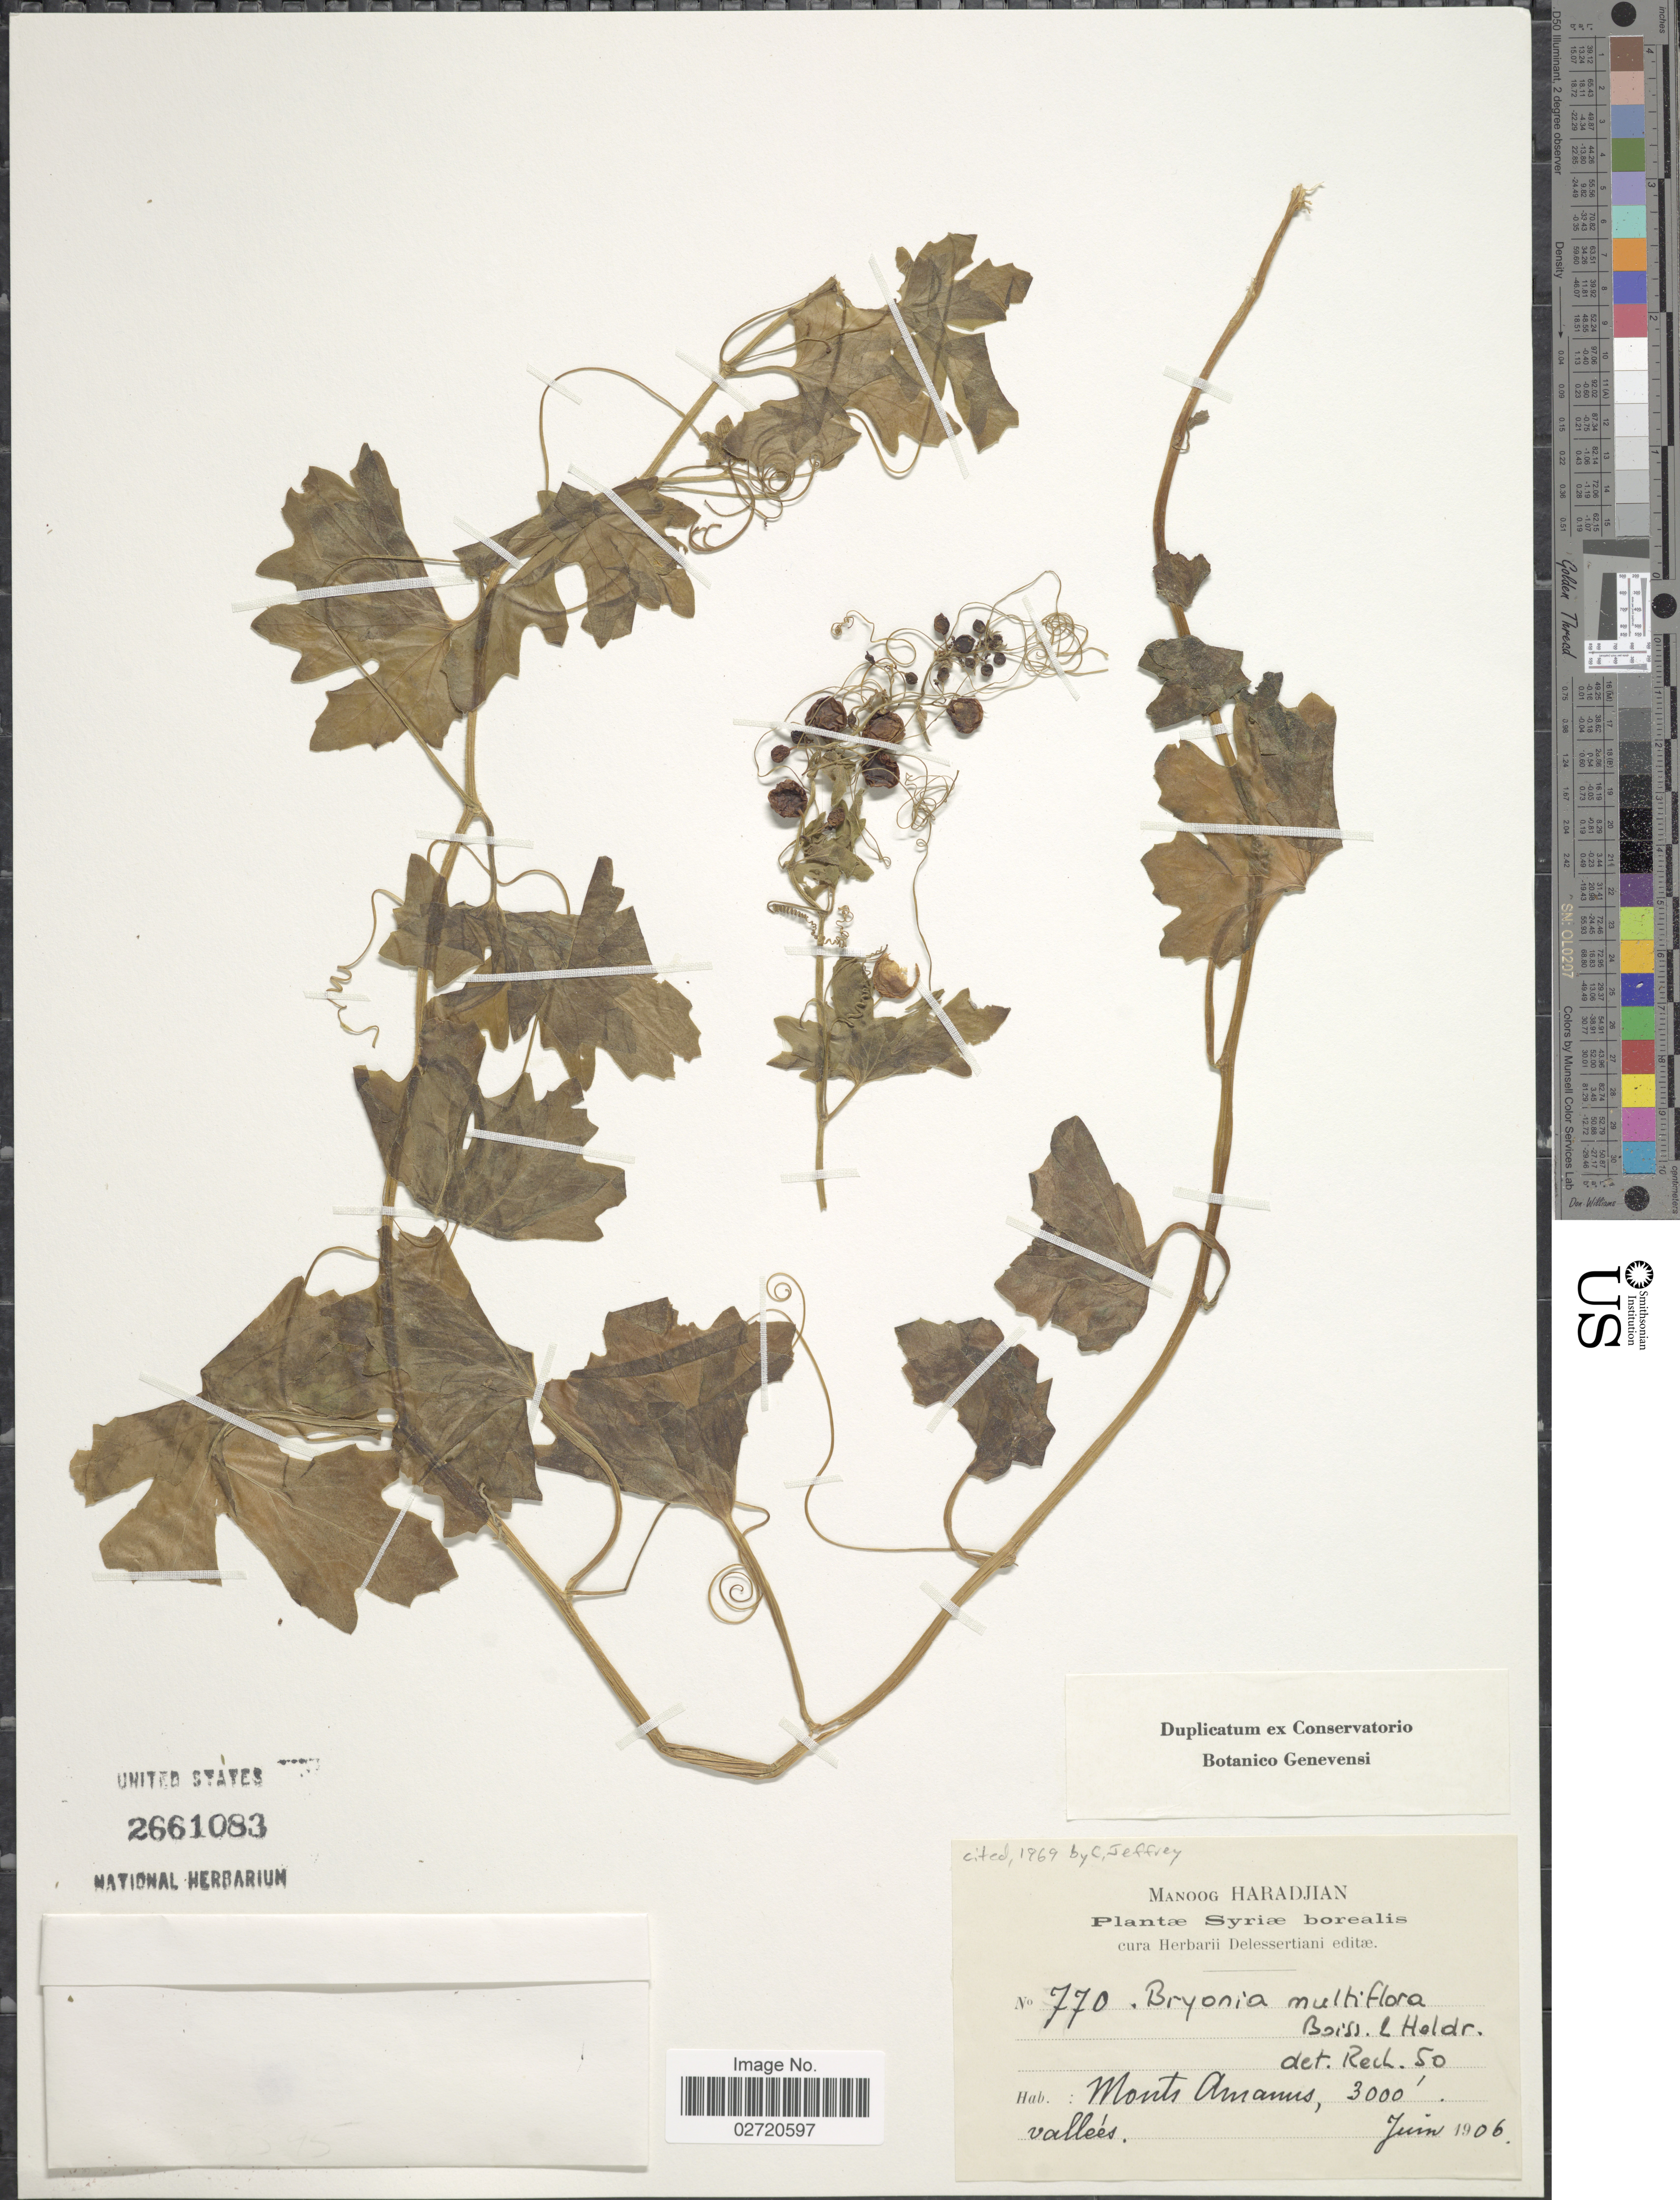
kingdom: Plantae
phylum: Tracheophyta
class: Magnoliopsida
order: Cucurbitales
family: Cucurbitaceae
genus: Bryonia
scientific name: Bryonia multiflora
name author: Boiss. & Heldr.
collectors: M. Haradjian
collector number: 770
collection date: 1906-06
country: Syria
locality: Syriæ borealis. Monts Amamus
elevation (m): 914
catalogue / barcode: US 2661083